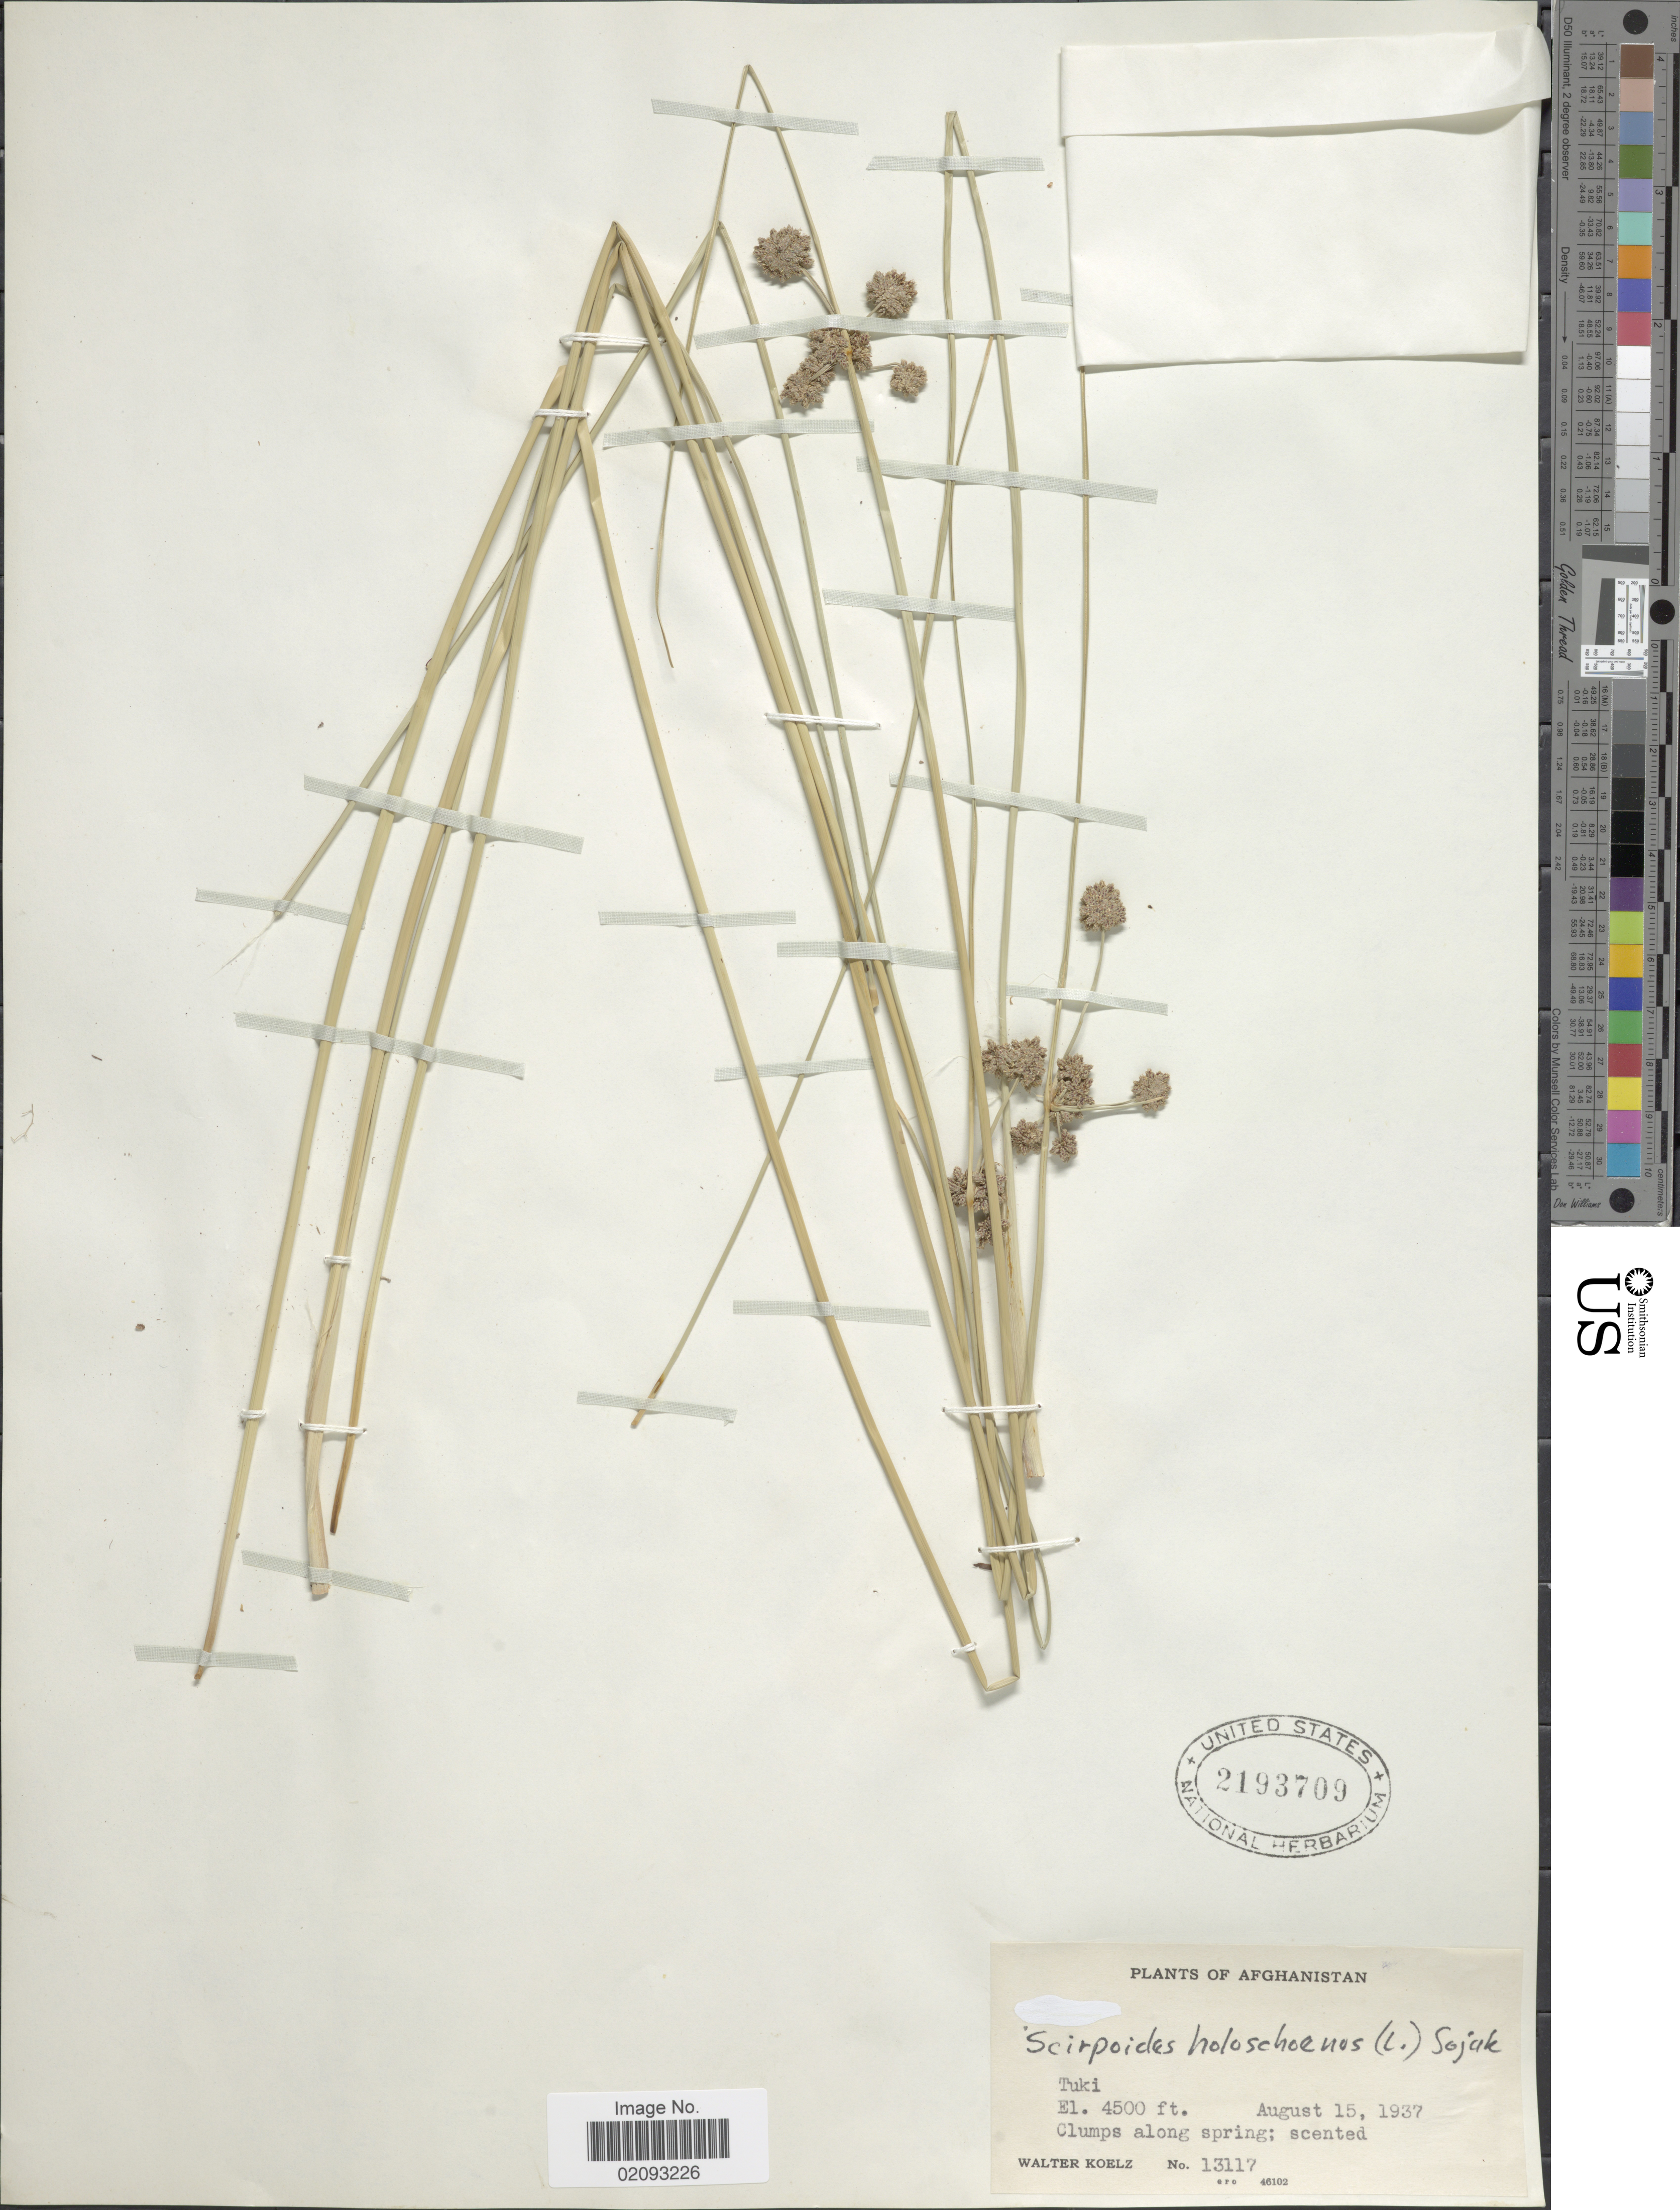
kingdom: Plantae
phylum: Tracheophyta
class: Liliopsida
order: Poales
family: Cyperaceae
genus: Scirpoides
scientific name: Scirpoides holoschoenus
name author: (L.) Soják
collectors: W. N. Koelz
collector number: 13117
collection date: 1937-08-15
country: Afghanistan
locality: Tuki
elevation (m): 1372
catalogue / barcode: US 2193709